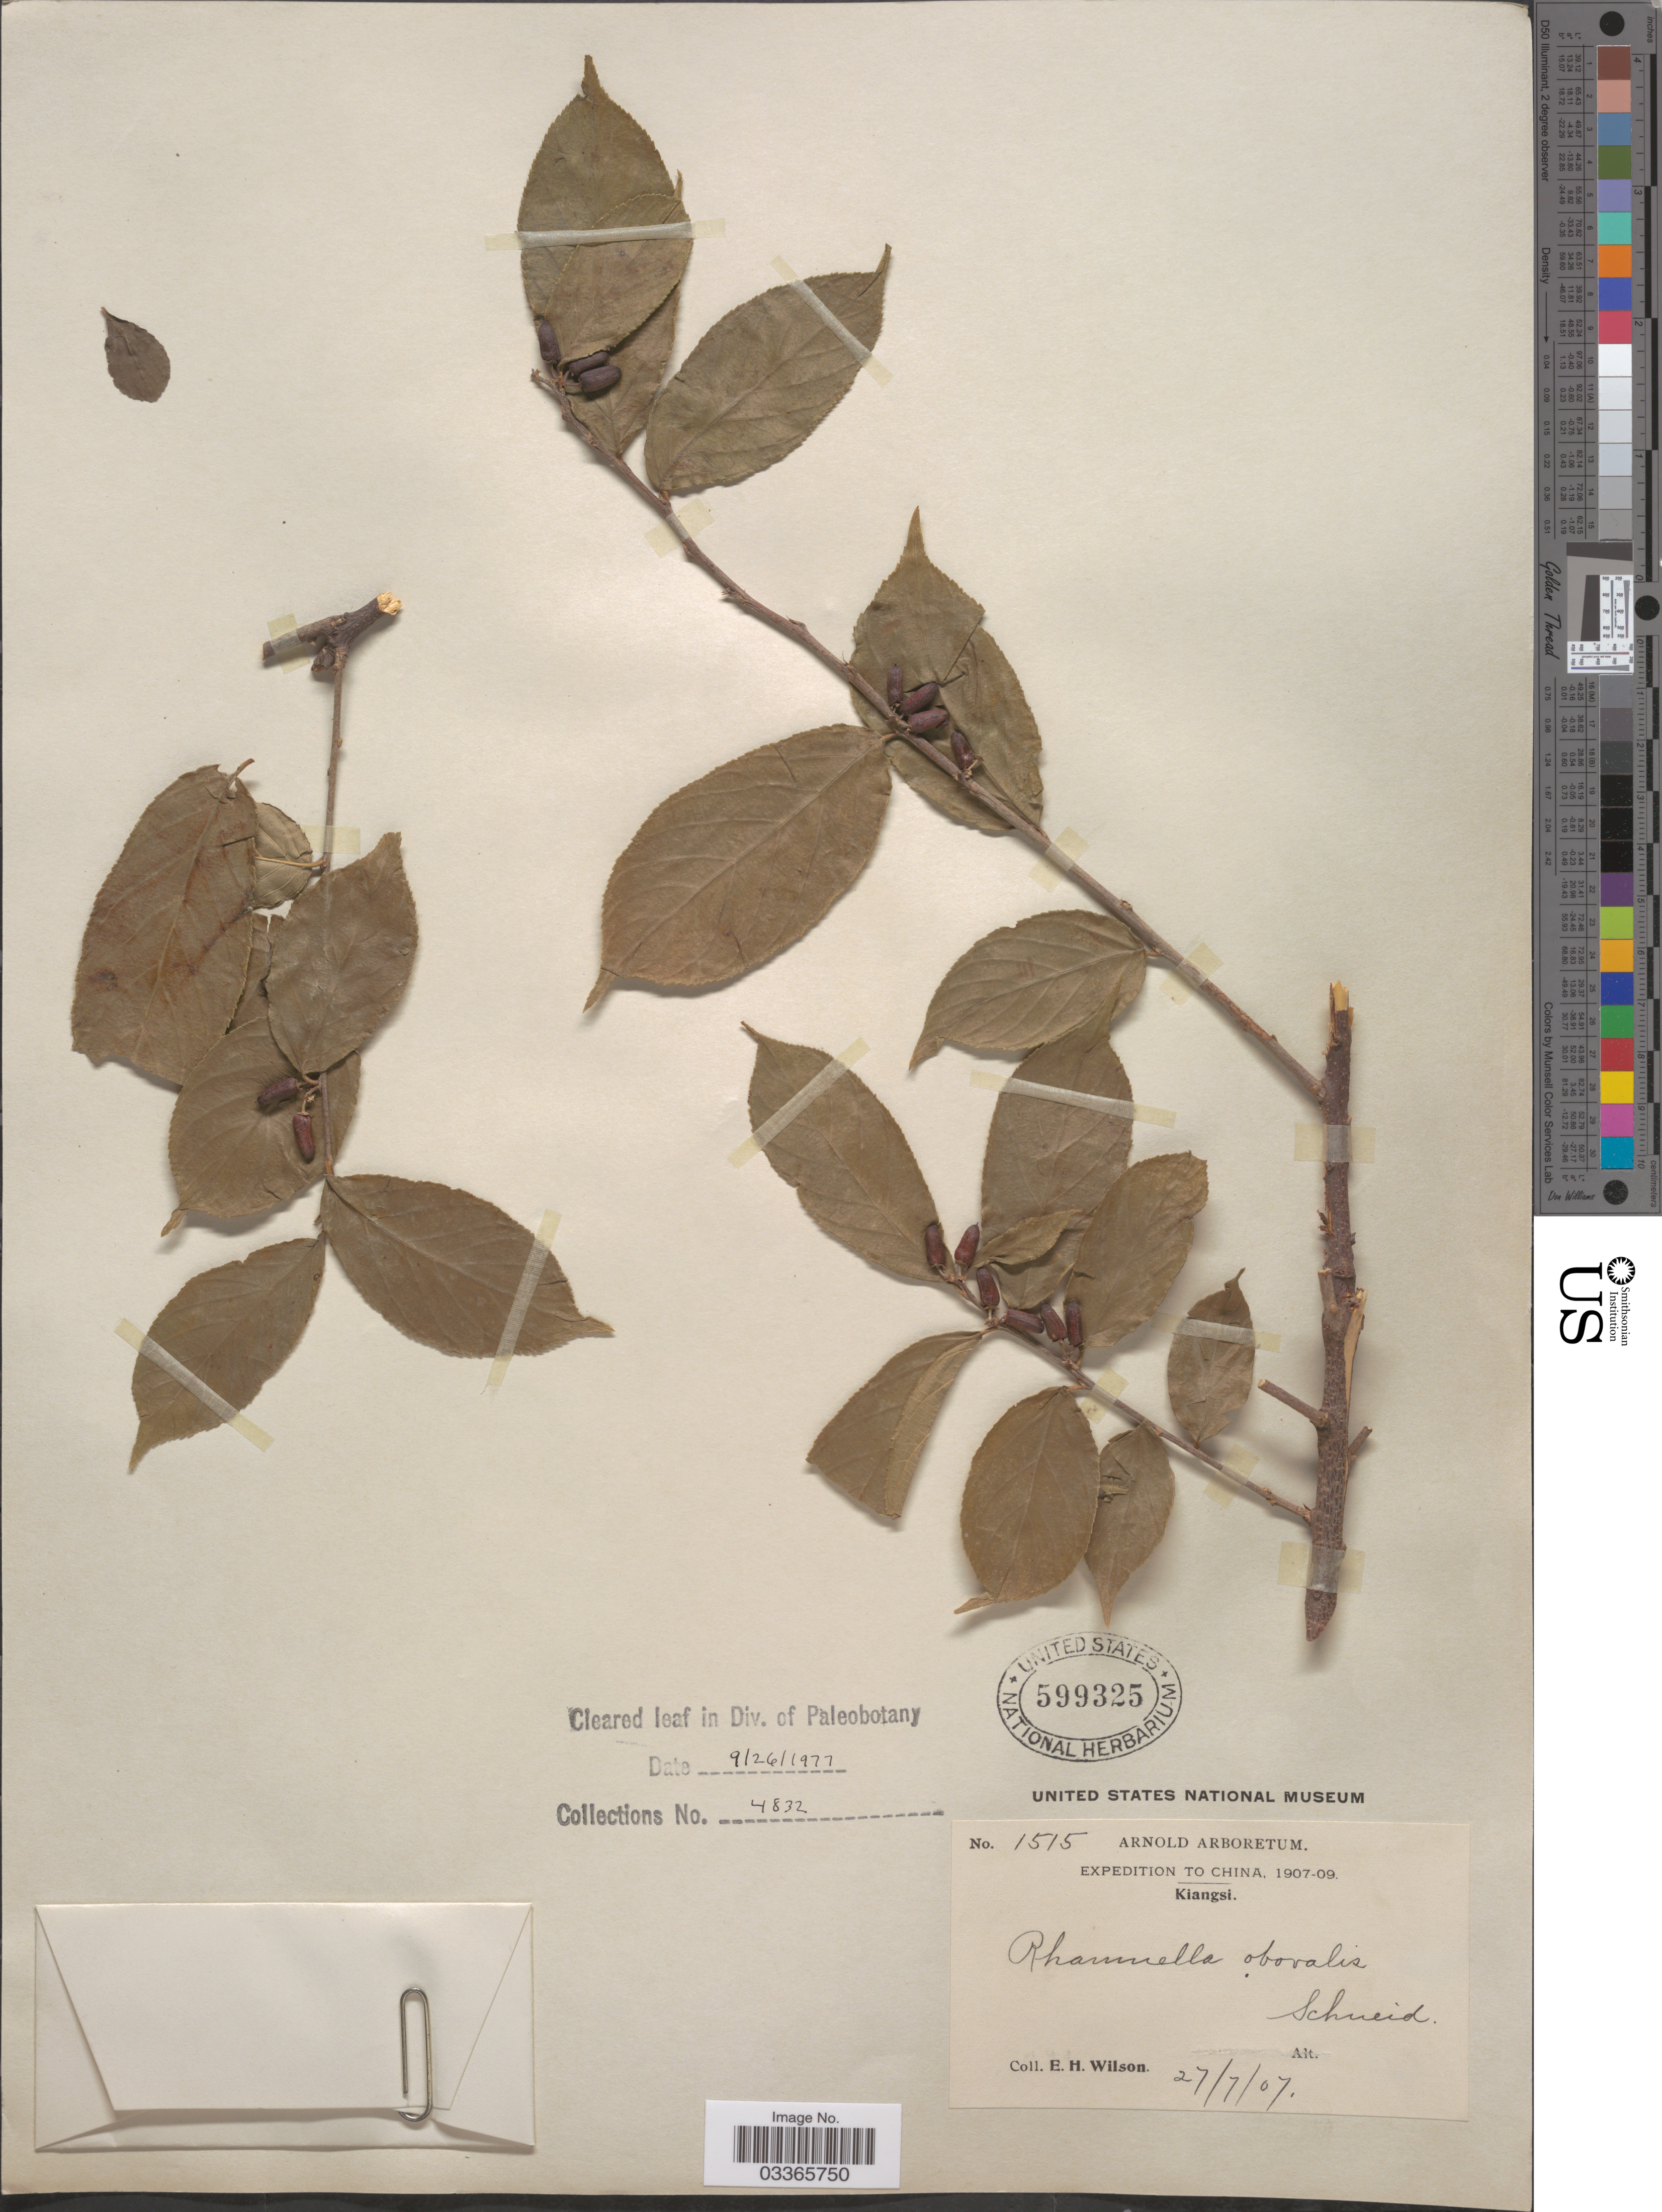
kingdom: Plantae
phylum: Tracheophyta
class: Magnoliopsida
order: Rosales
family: Rhamnaceae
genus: Rhamnella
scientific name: Rhamnella obovalis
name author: C.K. Schneid. in Sarg.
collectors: E. Wilson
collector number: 1515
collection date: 1907-07-27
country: China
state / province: Jiangxi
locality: Kiangsi.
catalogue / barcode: US 599325